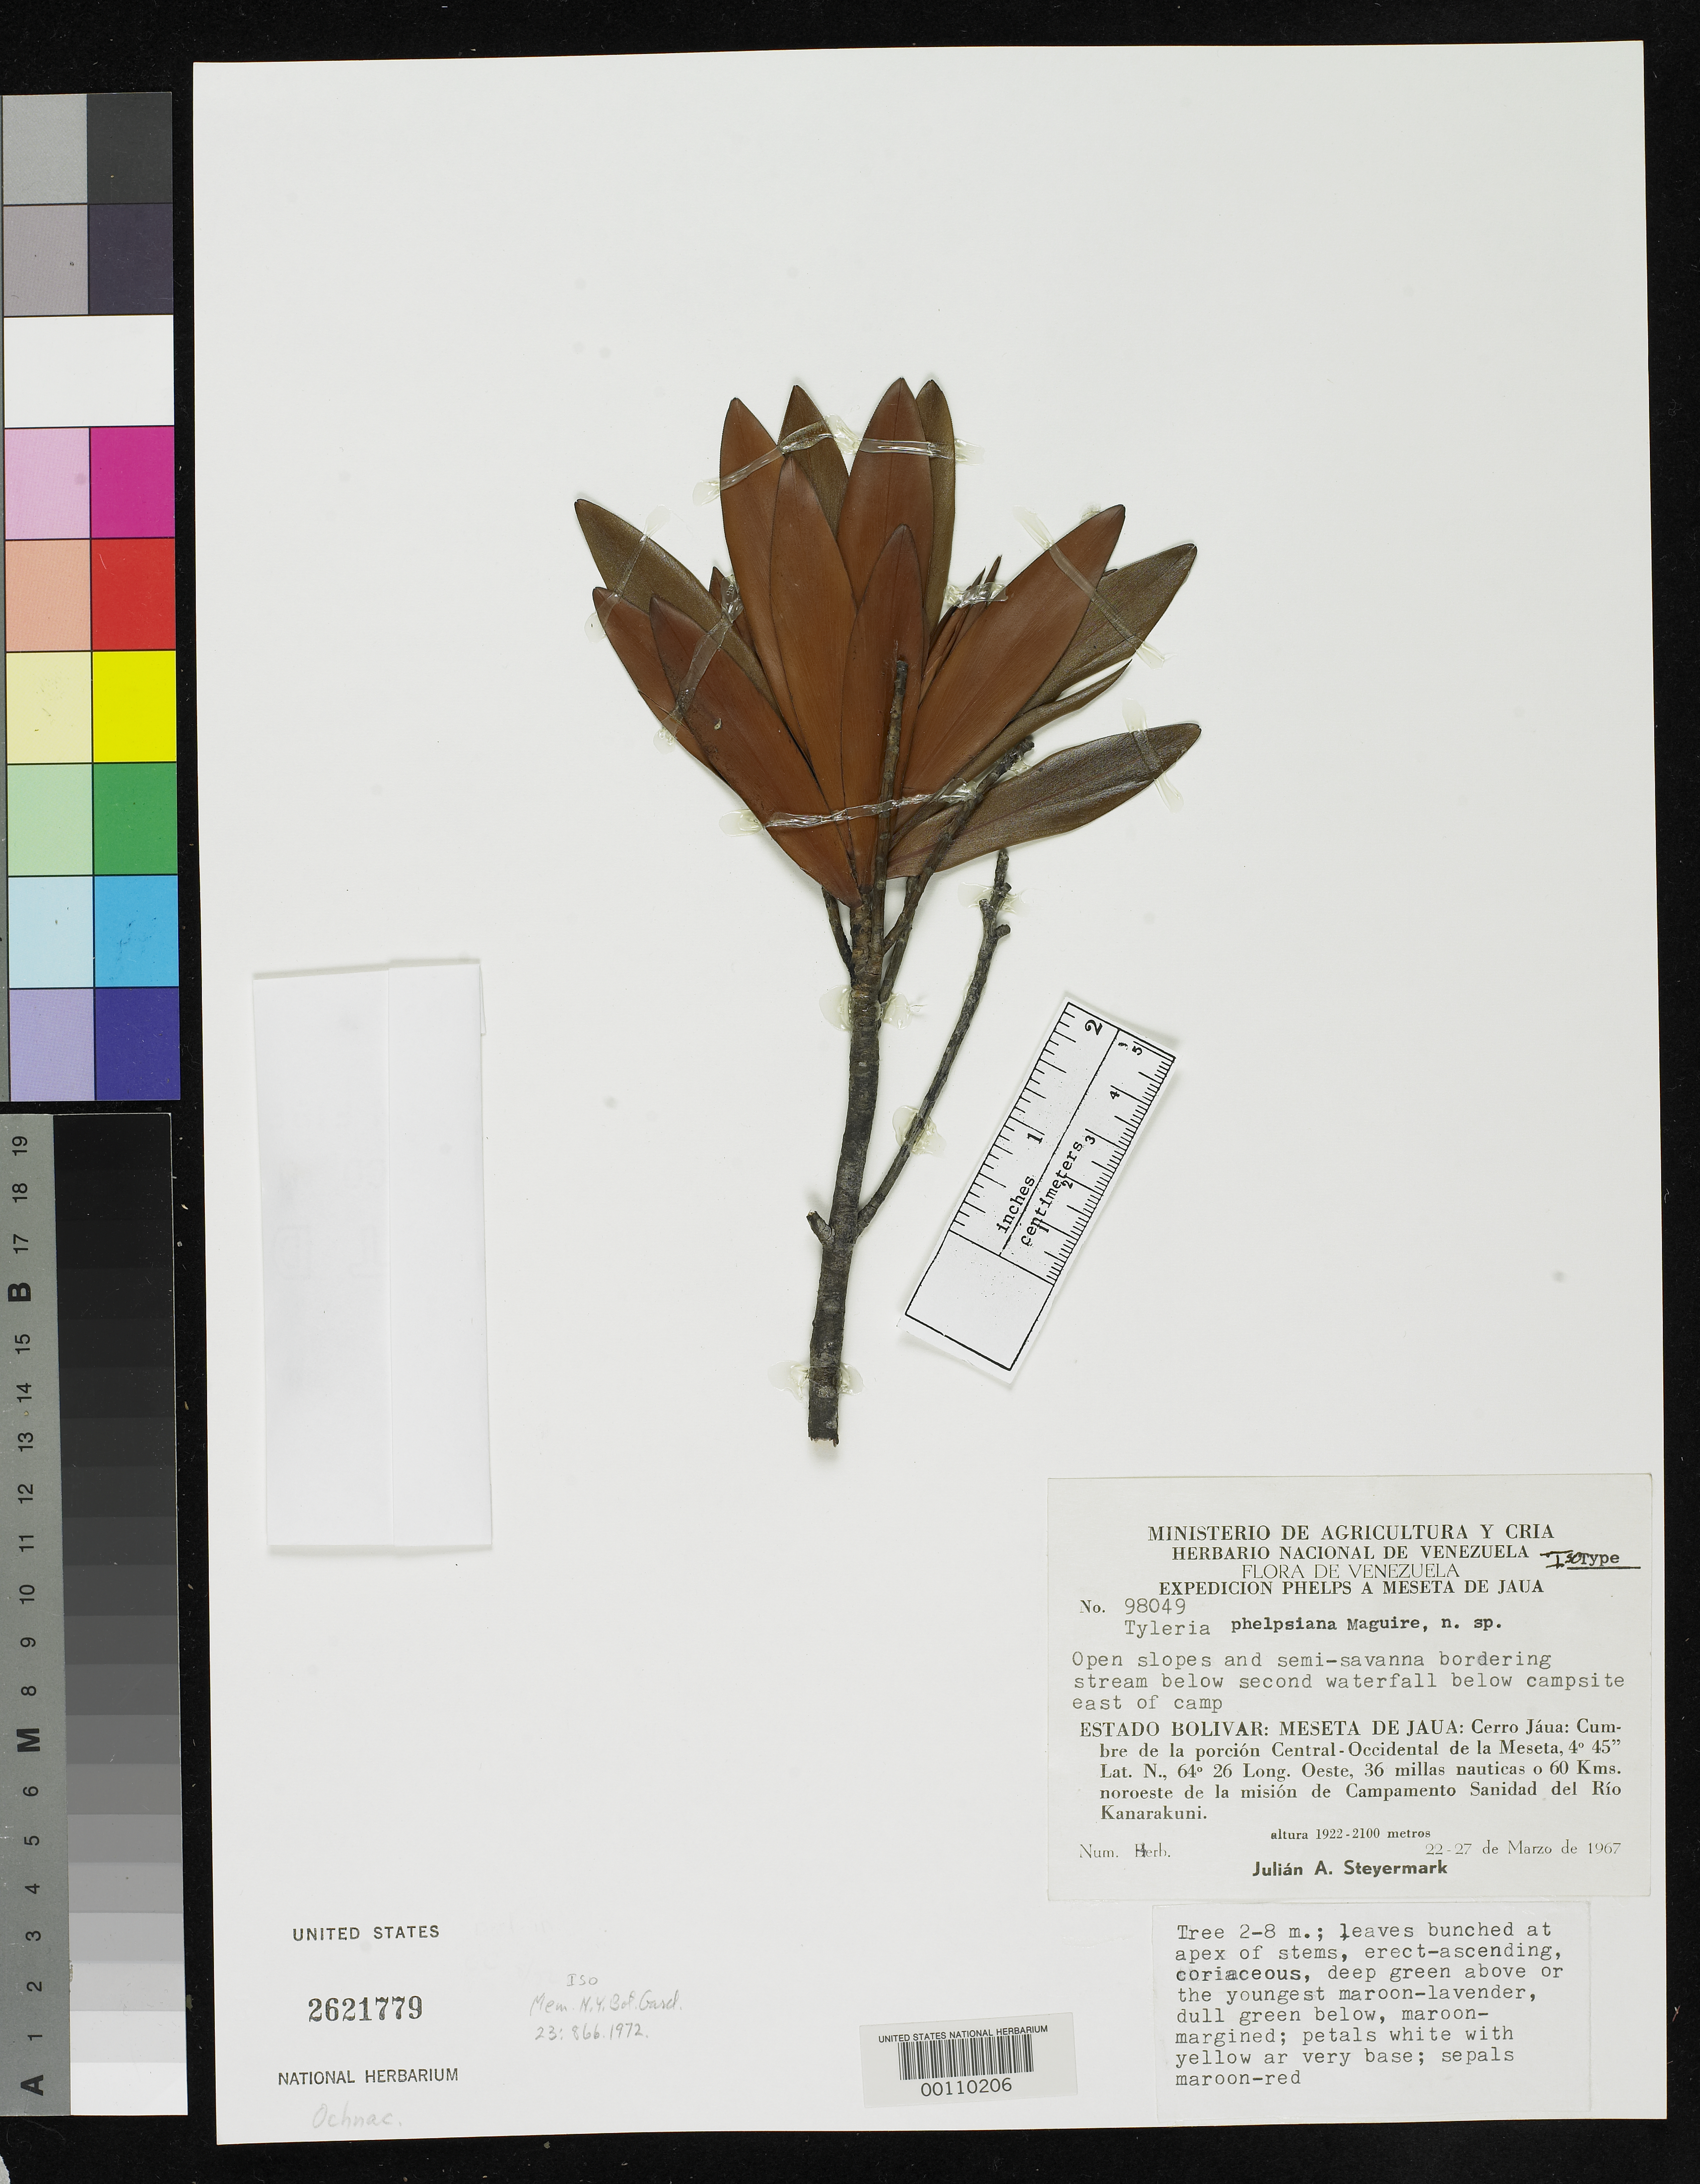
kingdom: Plantae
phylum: Tracheophyta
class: Magnoliopsida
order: Malpighiales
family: Ochnaceae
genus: Tyleria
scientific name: Tyleria phelpsiana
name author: Maguire & Steyerm. in Steyerm. & Maguire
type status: Isotype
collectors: J. Steyermark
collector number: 98049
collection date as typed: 22 Mar 1967 to 27 Mar 1967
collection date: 1967-03-22/1967-03-27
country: Venezuela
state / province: Bolivar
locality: Cerro Jaua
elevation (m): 1922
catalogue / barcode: US 2621779